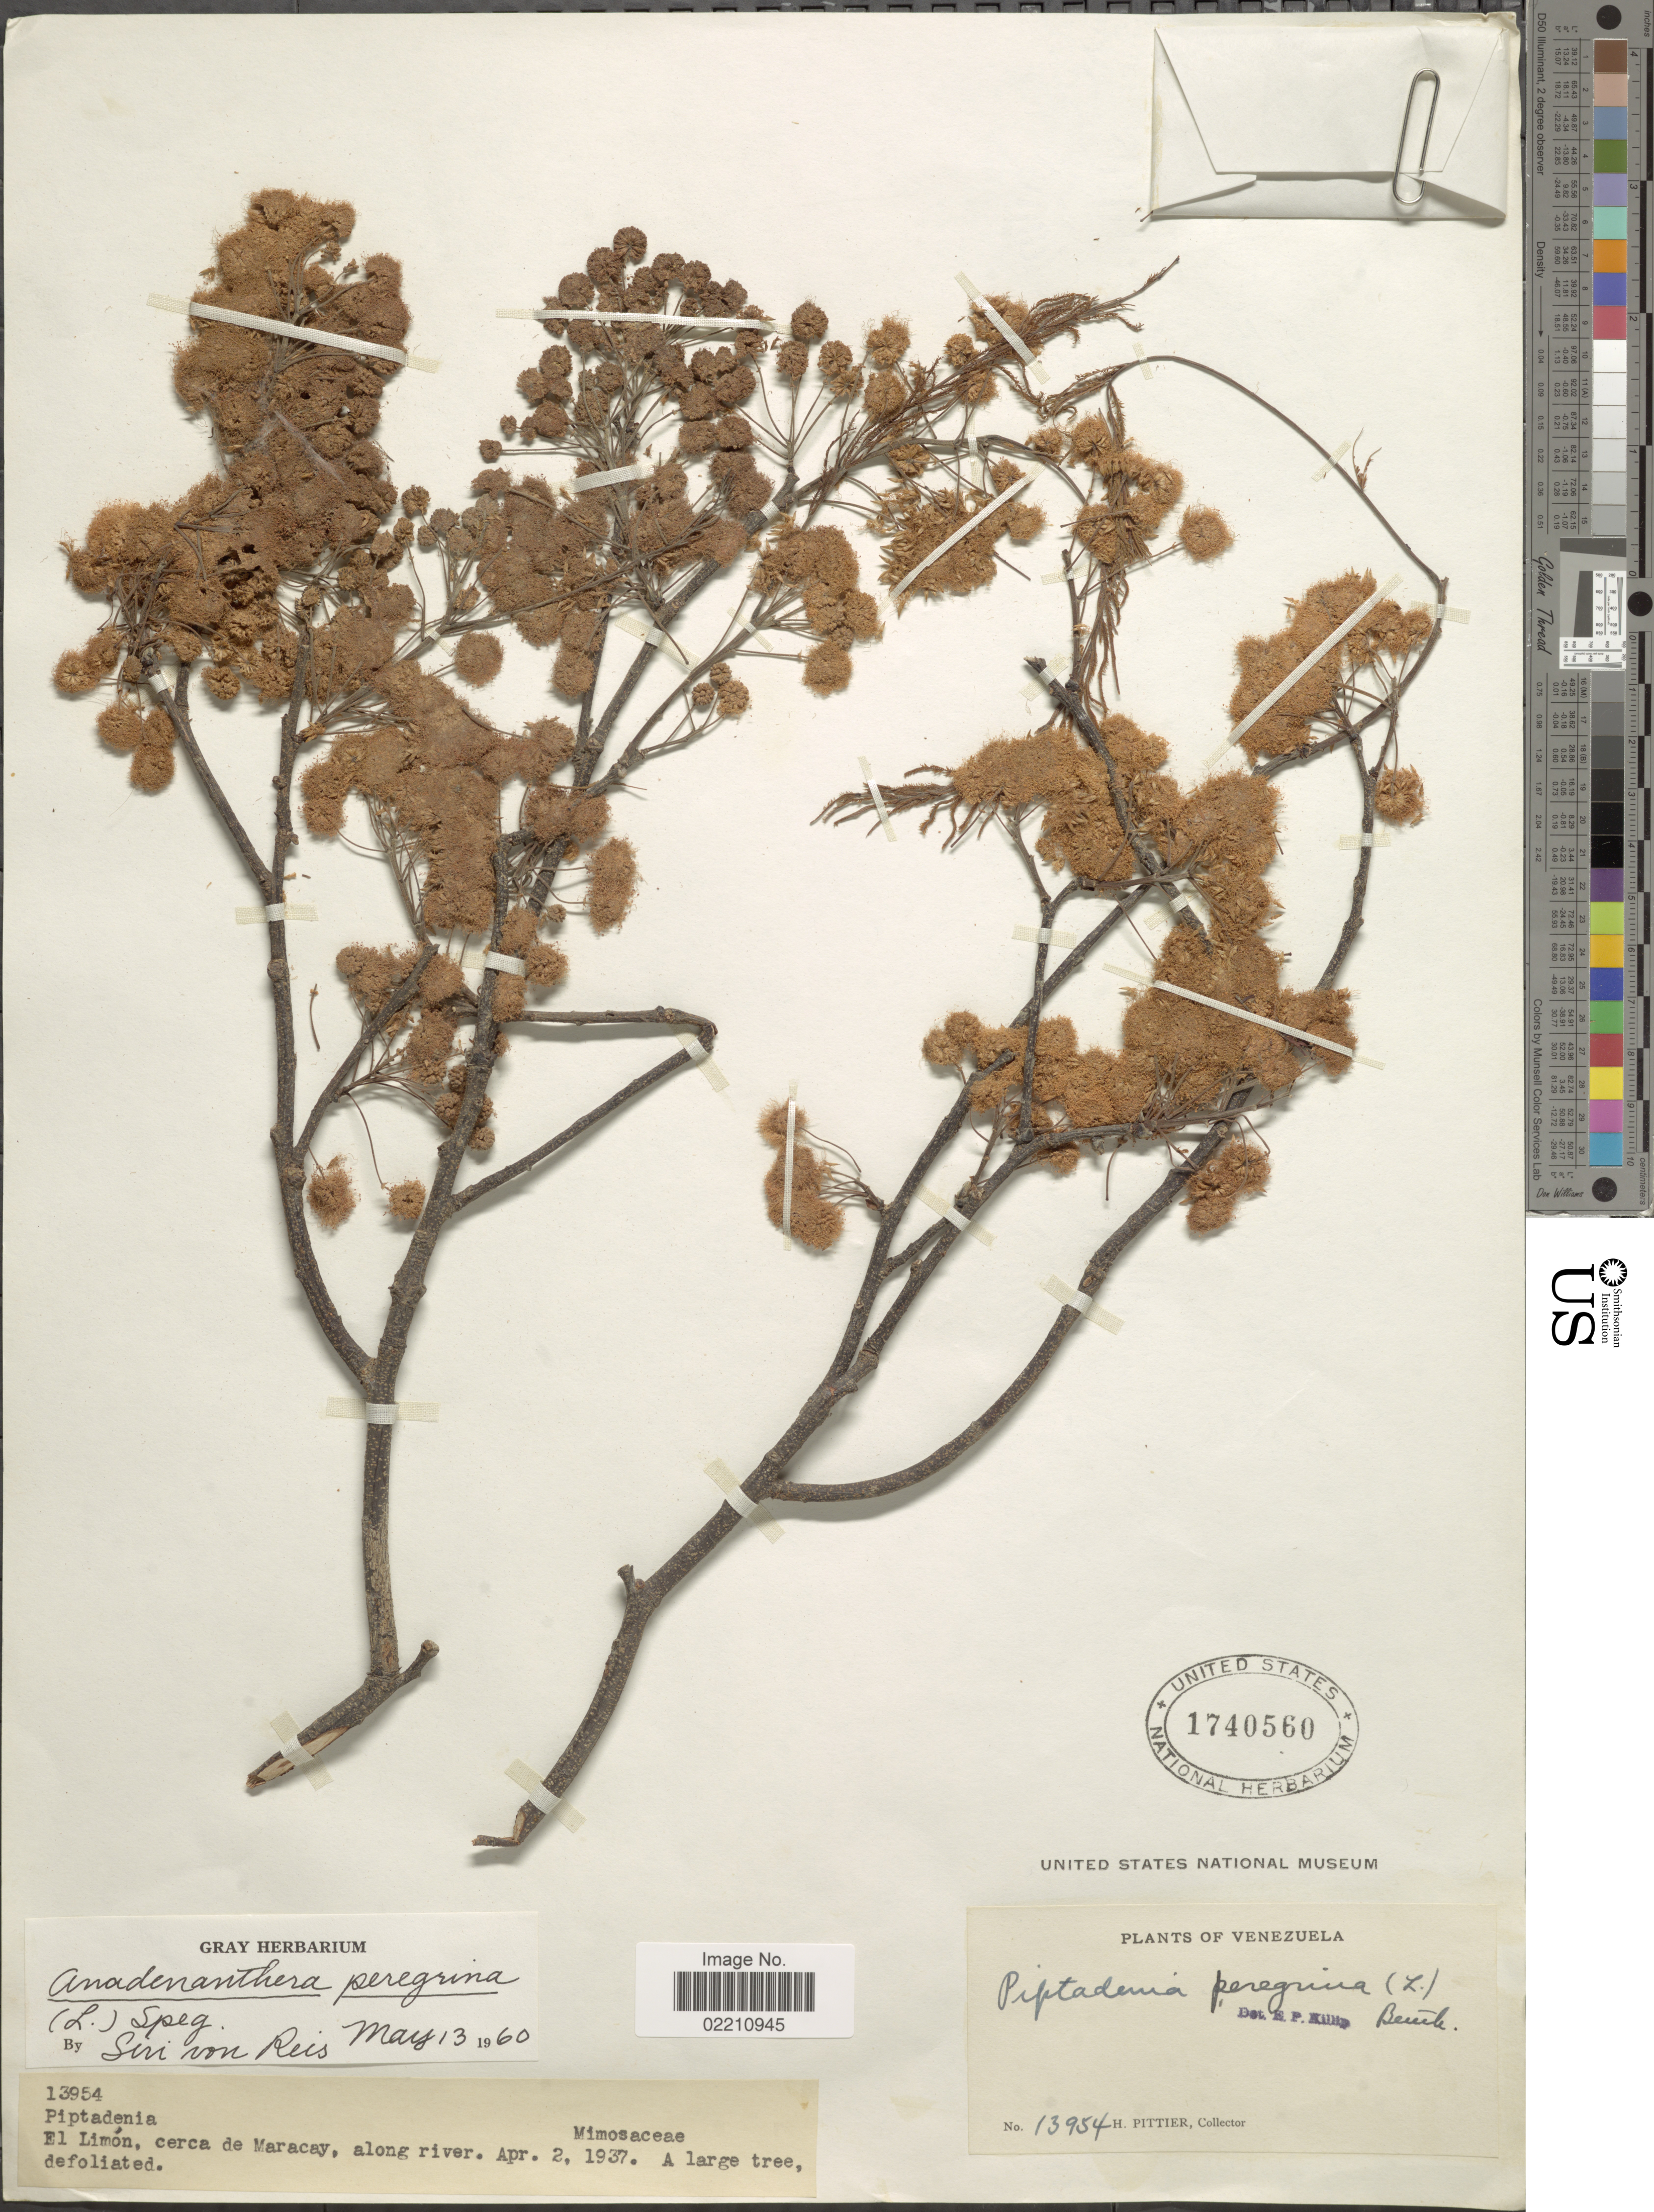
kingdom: Plantae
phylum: Tracheophyta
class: Magnoliopsida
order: Fabales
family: Fabaceae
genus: Anadenanthera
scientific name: Anadenanthera peregrina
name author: (L.) Speg.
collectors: H. F. Pittier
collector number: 13954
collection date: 1937-04-02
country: Venezuela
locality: El Limón, cerca de Maracay, along river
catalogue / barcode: US 1740560